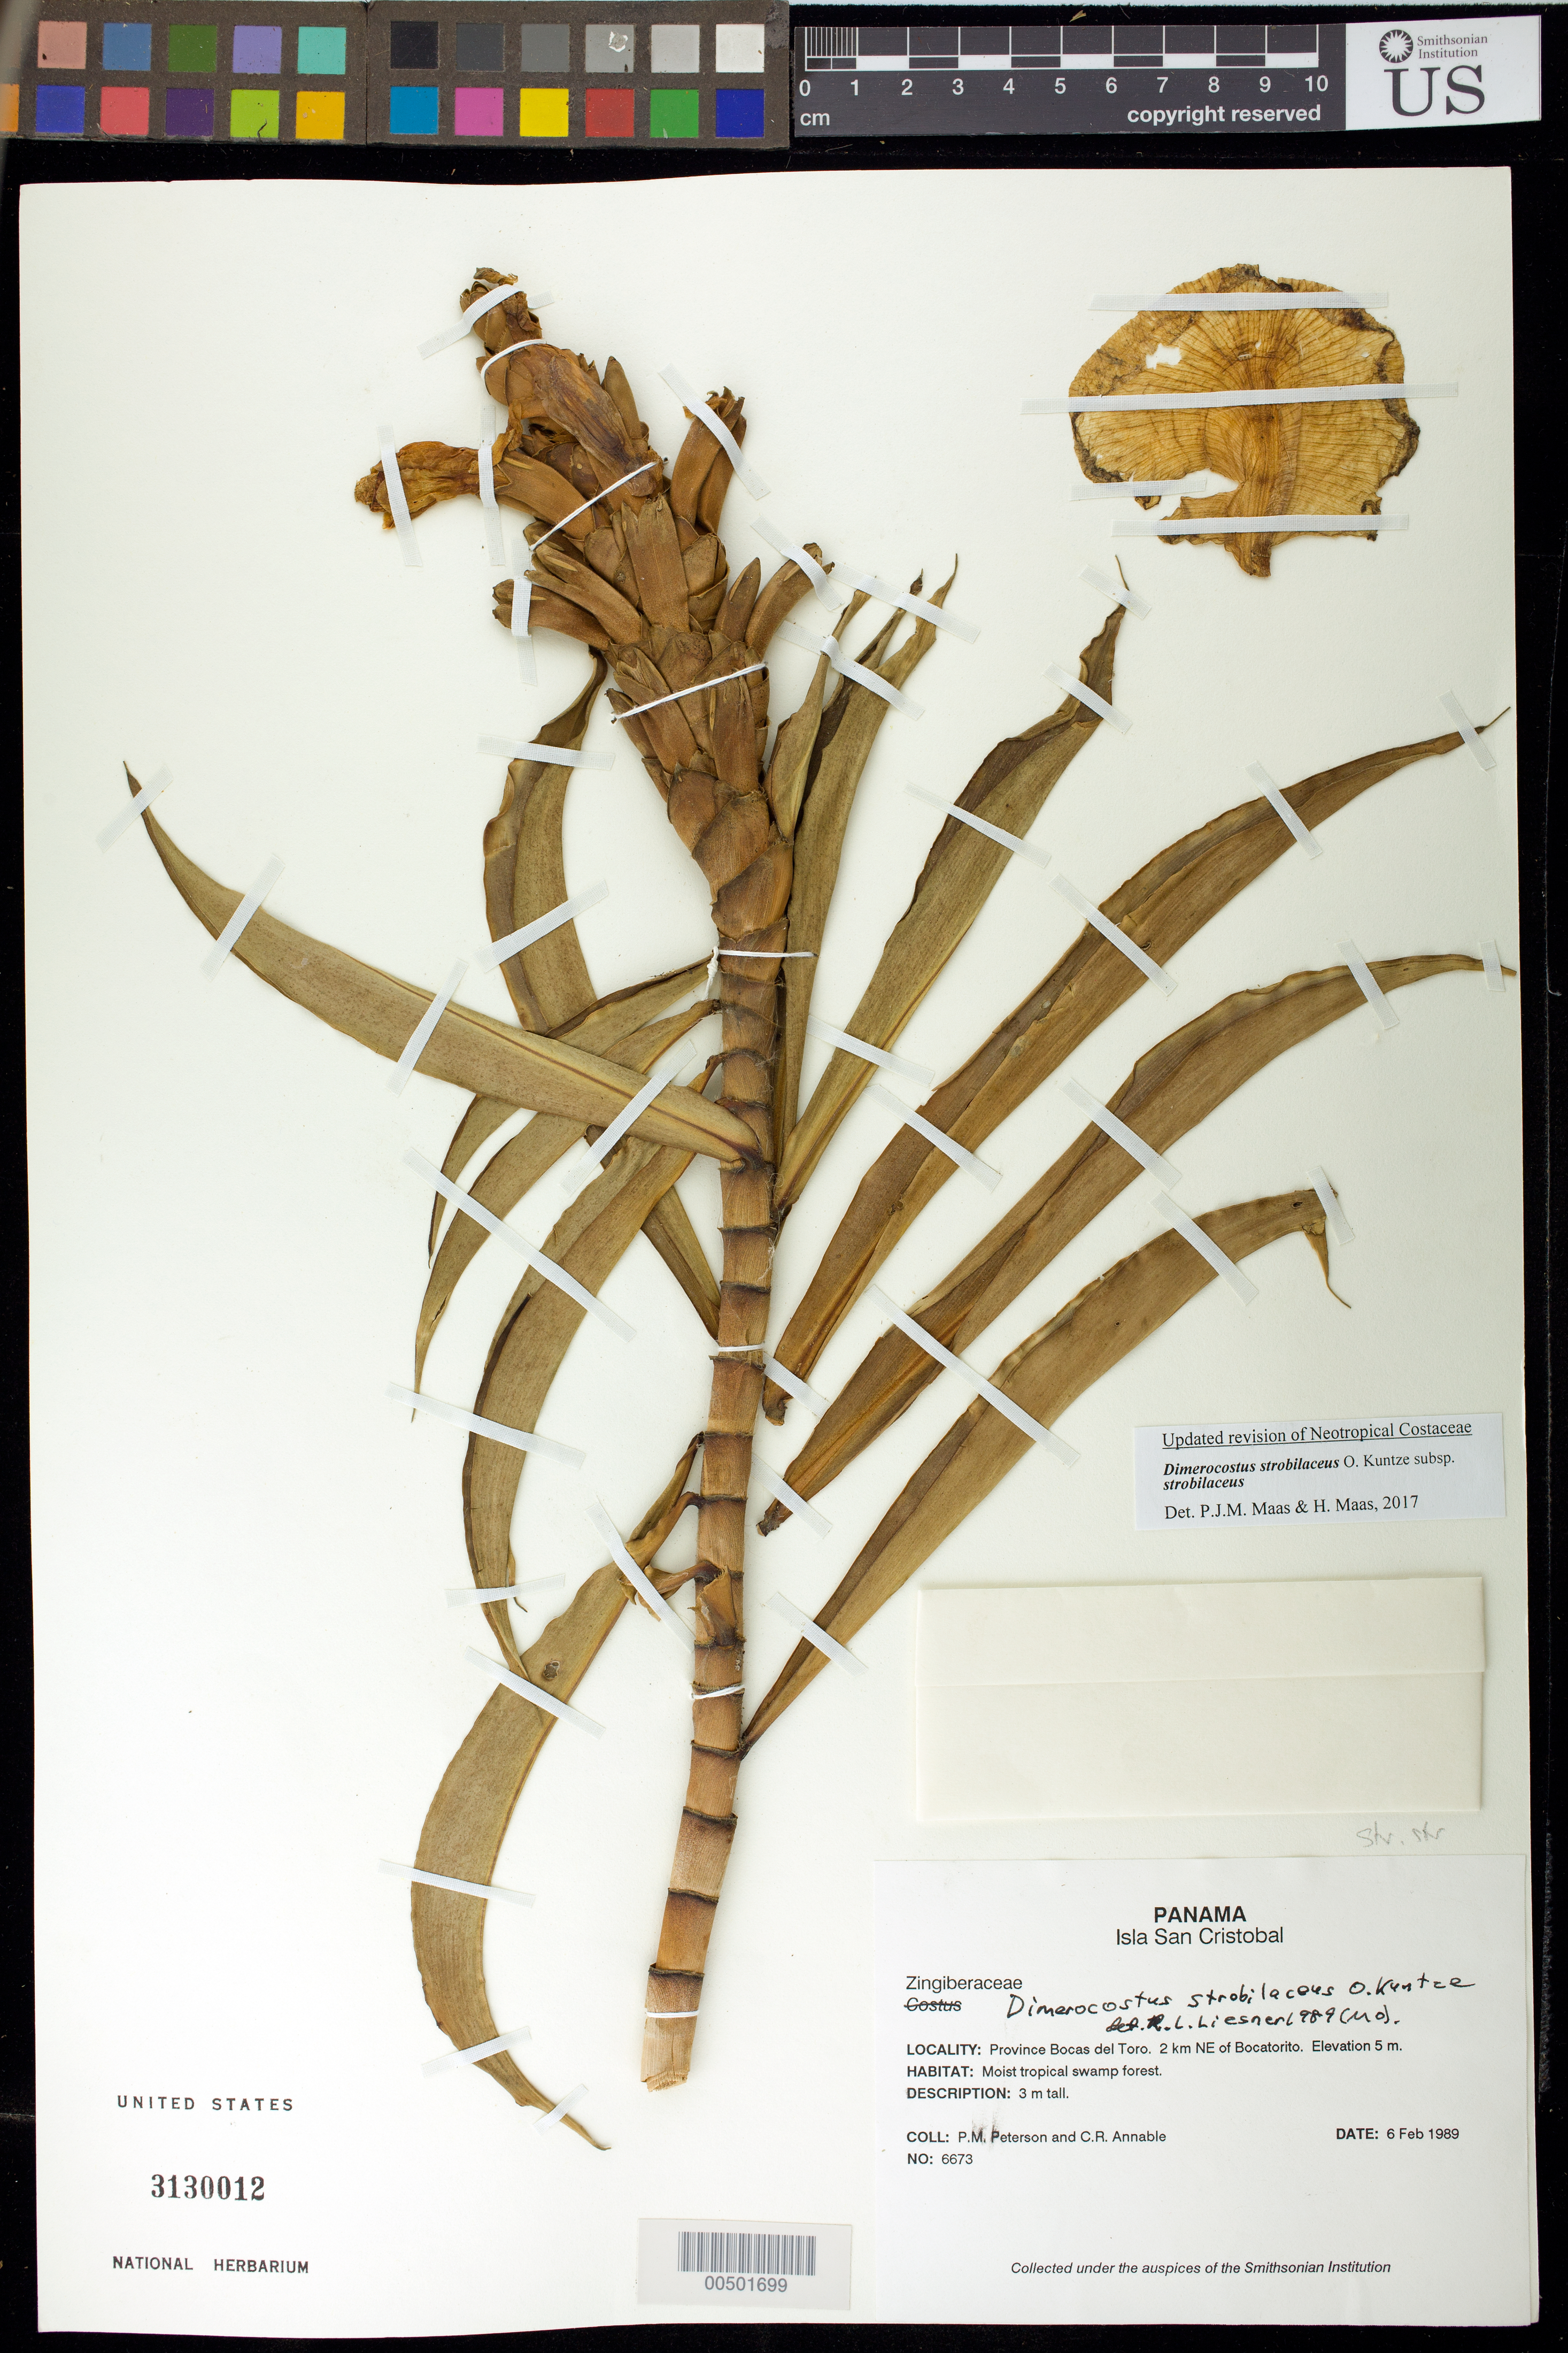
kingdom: Plantae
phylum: Tracheophyta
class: Liliopsida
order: Zingiberales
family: Costaceae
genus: Dimerocostus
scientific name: Dimerocostus strobilaceus subsp. strobilaceus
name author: Kuntze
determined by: Maas, Paul J.; Maas, H.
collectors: P. M. Peterson & C. R. Annable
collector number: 06673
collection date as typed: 06 Feb 1989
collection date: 1989-02-06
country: Panama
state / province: Bocas del Toro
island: San Cristóbal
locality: Isla San Cristobal, 2 km NE of BocaTorito.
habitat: Moist tropical swamp forest.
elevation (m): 5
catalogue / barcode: US 3130012